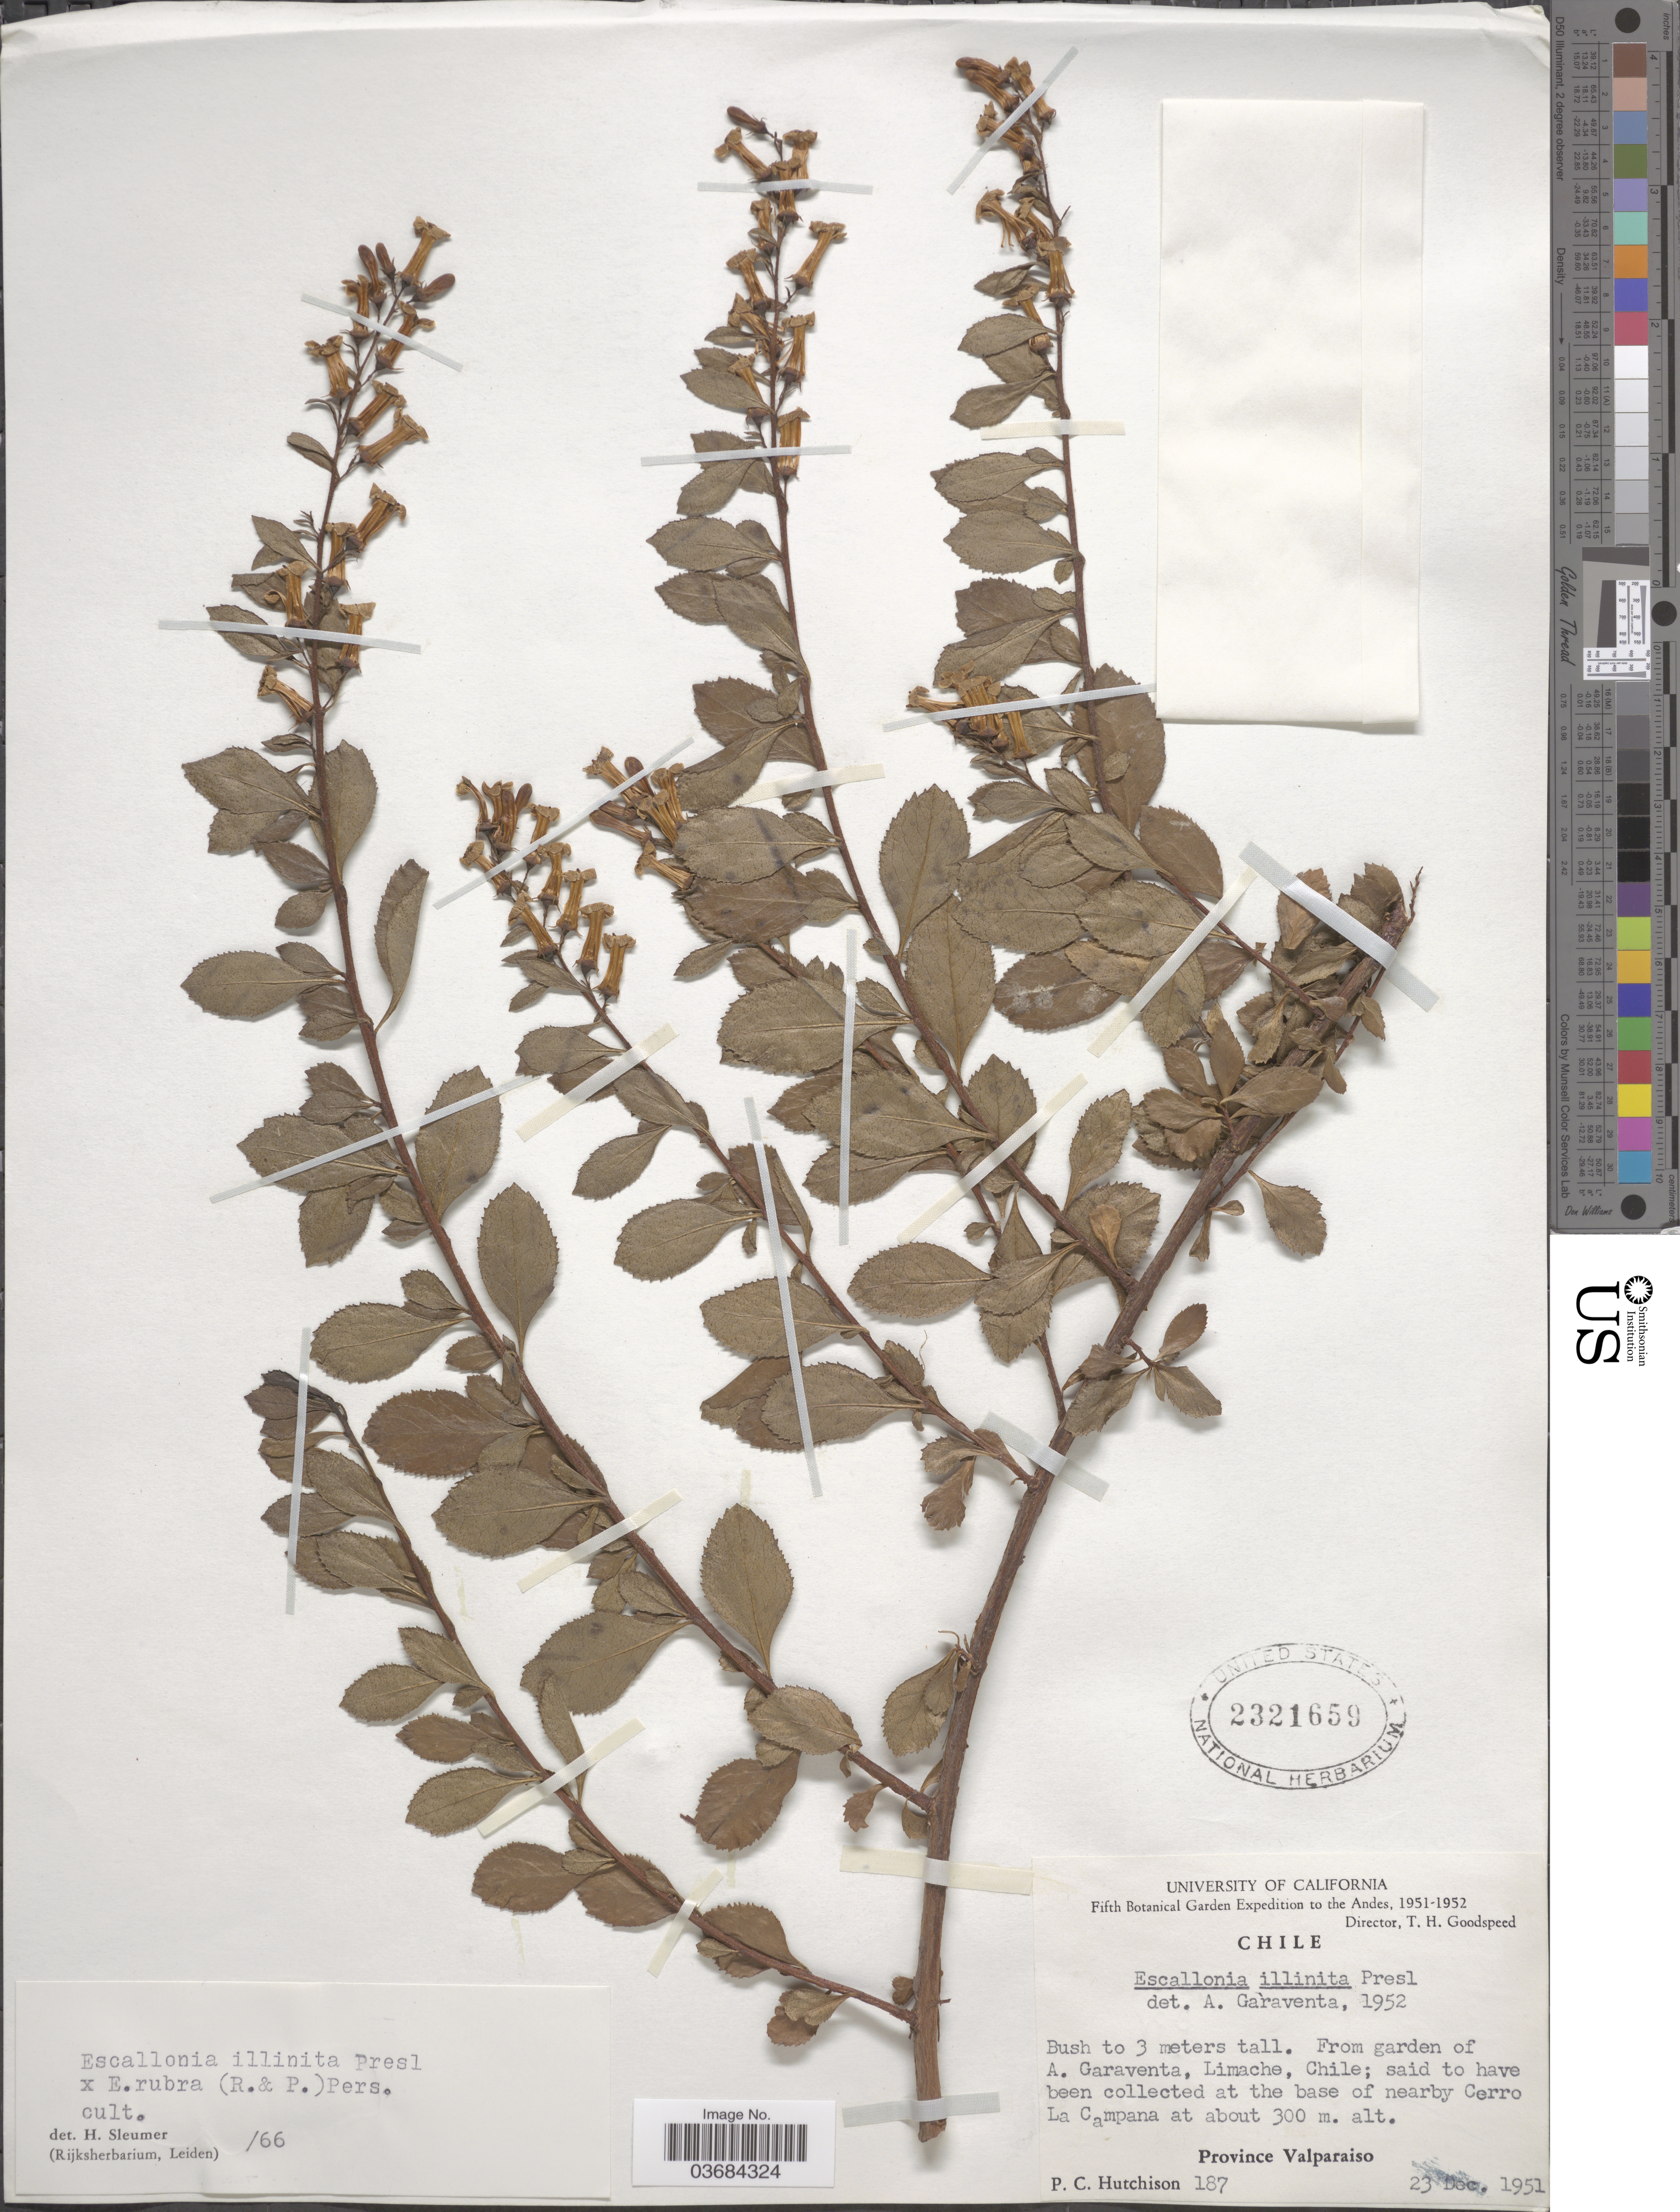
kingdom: Plantae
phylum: Tracheophyta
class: Magnoliopsida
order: Escalloniales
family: Escalloniaceae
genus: Escallonia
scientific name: Escallonia illinita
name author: C. Presl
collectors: P. C. Hutchison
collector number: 187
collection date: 1951-12-23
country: Chile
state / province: Valparaíso (V)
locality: Fifth Botanical Garden Expedition to the Andes, 1951-1952. A. Garaventa, Limache. At the base of nearby Cerro La Campana. Province Valparaiso.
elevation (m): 300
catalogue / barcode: US 2321659